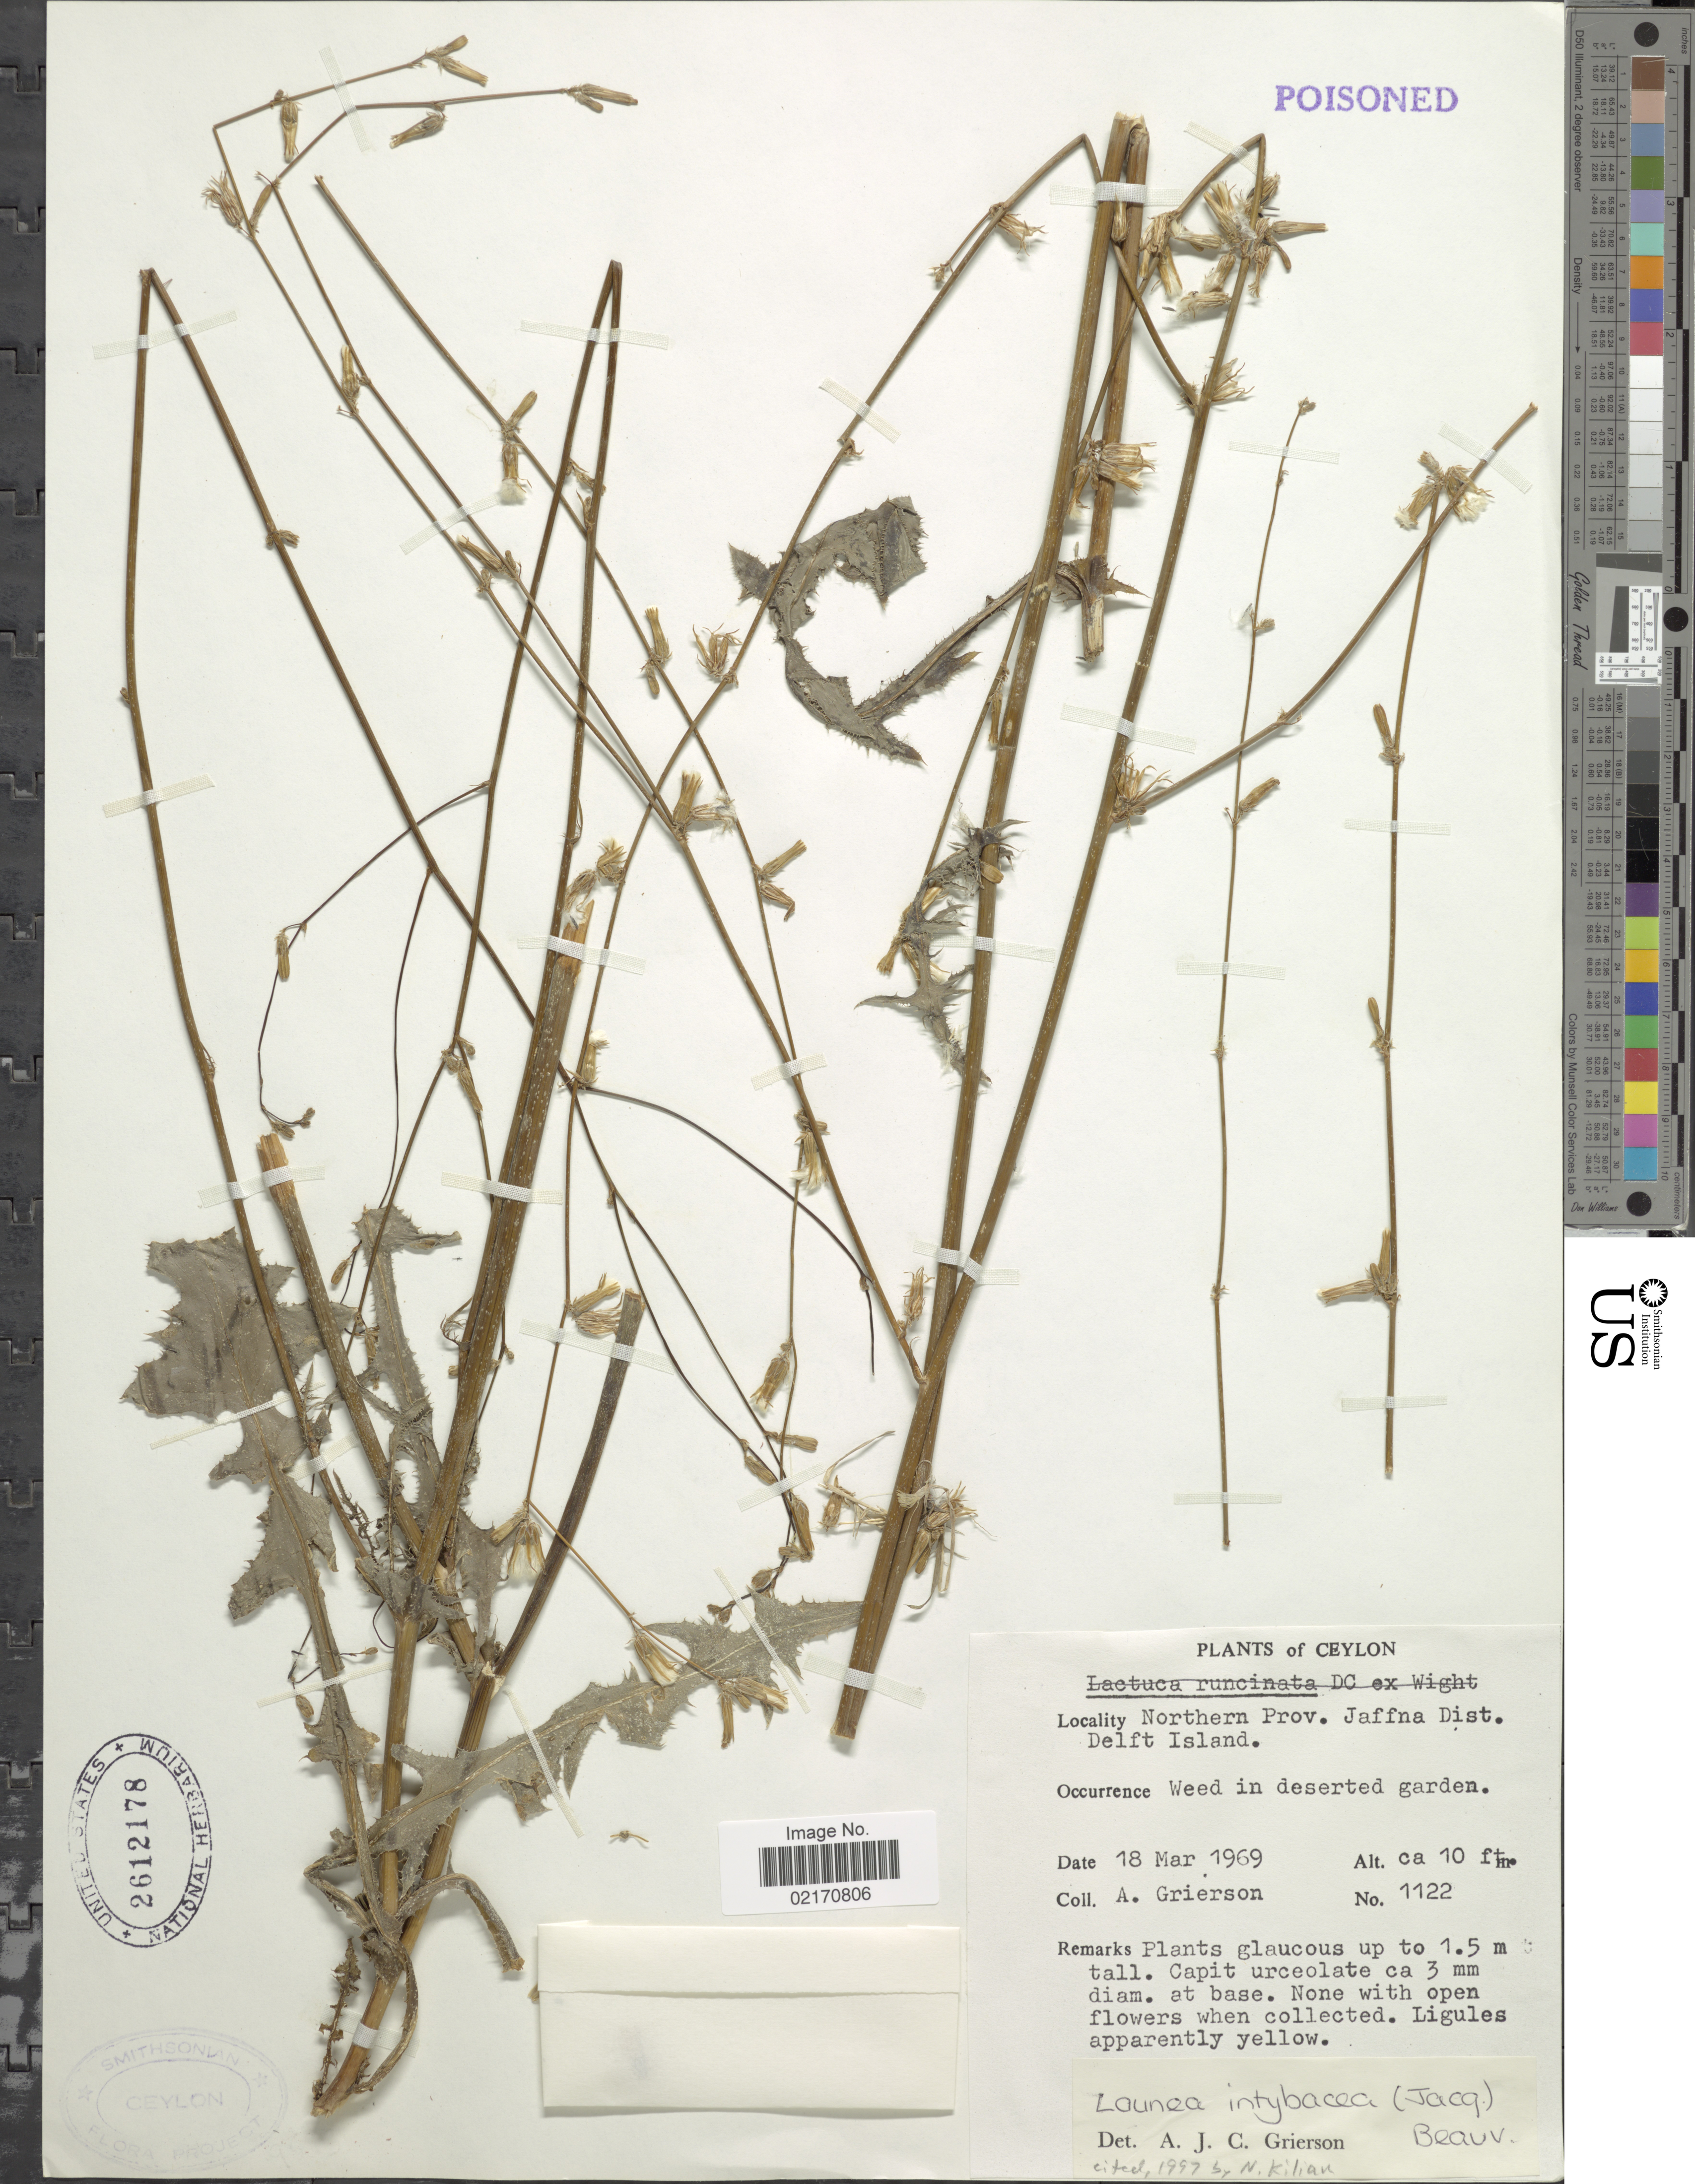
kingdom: Plantae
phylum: Tracheophyta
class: Magnoliopsida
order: Asterales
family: Asteraceae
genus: Launaea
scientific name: Launaea intybacea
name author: (Jacq.) Beauverd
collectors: A. Grierson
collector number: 1122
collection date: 1969-03-18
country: Sri Lanka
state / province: Northern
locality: Ceylon, Jaffna Dist., Delft Island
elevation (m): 3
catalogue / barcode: US 2612178